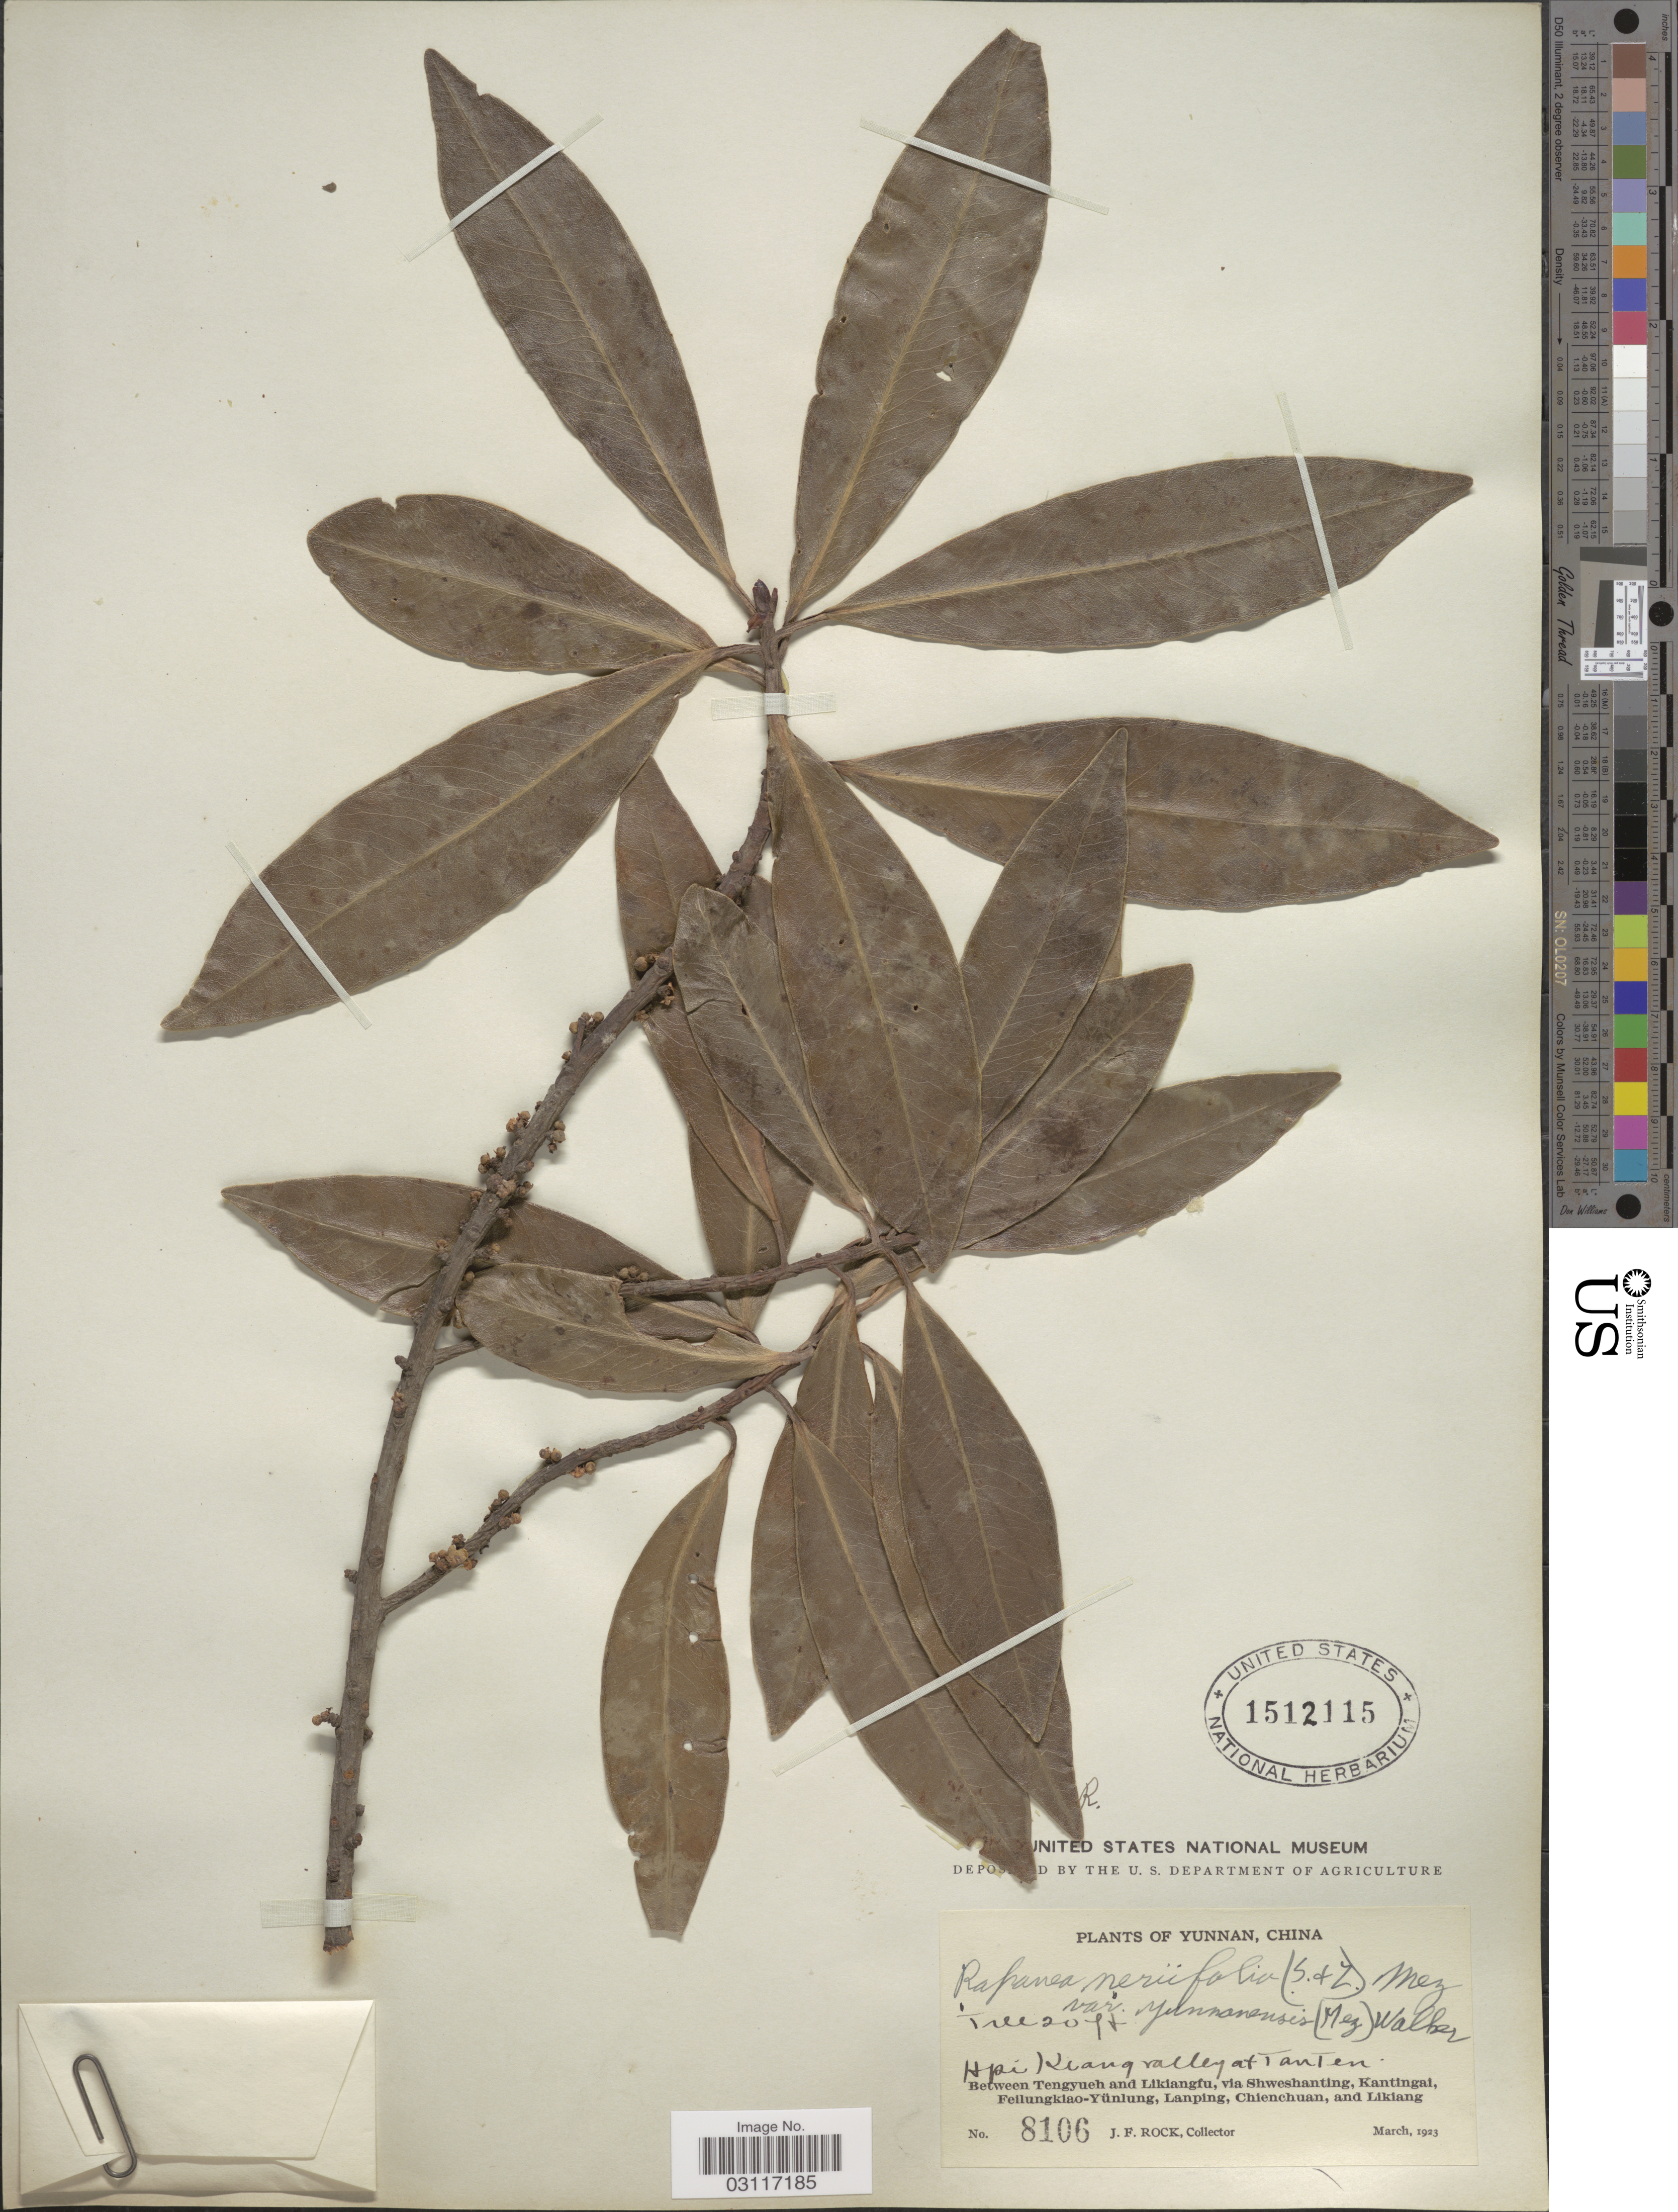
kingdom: Plantae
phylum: Tracheophyta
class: Magnoliopsida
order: Ericales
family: Primulaceae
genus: Myrsine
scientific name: Myrsine seguinii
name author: H. Lév.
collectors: J. Rock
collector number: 8106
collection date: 1923-03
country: China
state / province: Yunnan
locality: Hpi Kiang valley at Tan Ten. Between Tengyueh and Likiangfu, via Shweshanting, Kantingai, Feilungkiao-Yünlung, Lanping, Chienchuan, and Likiang.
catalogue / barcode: US 1512115